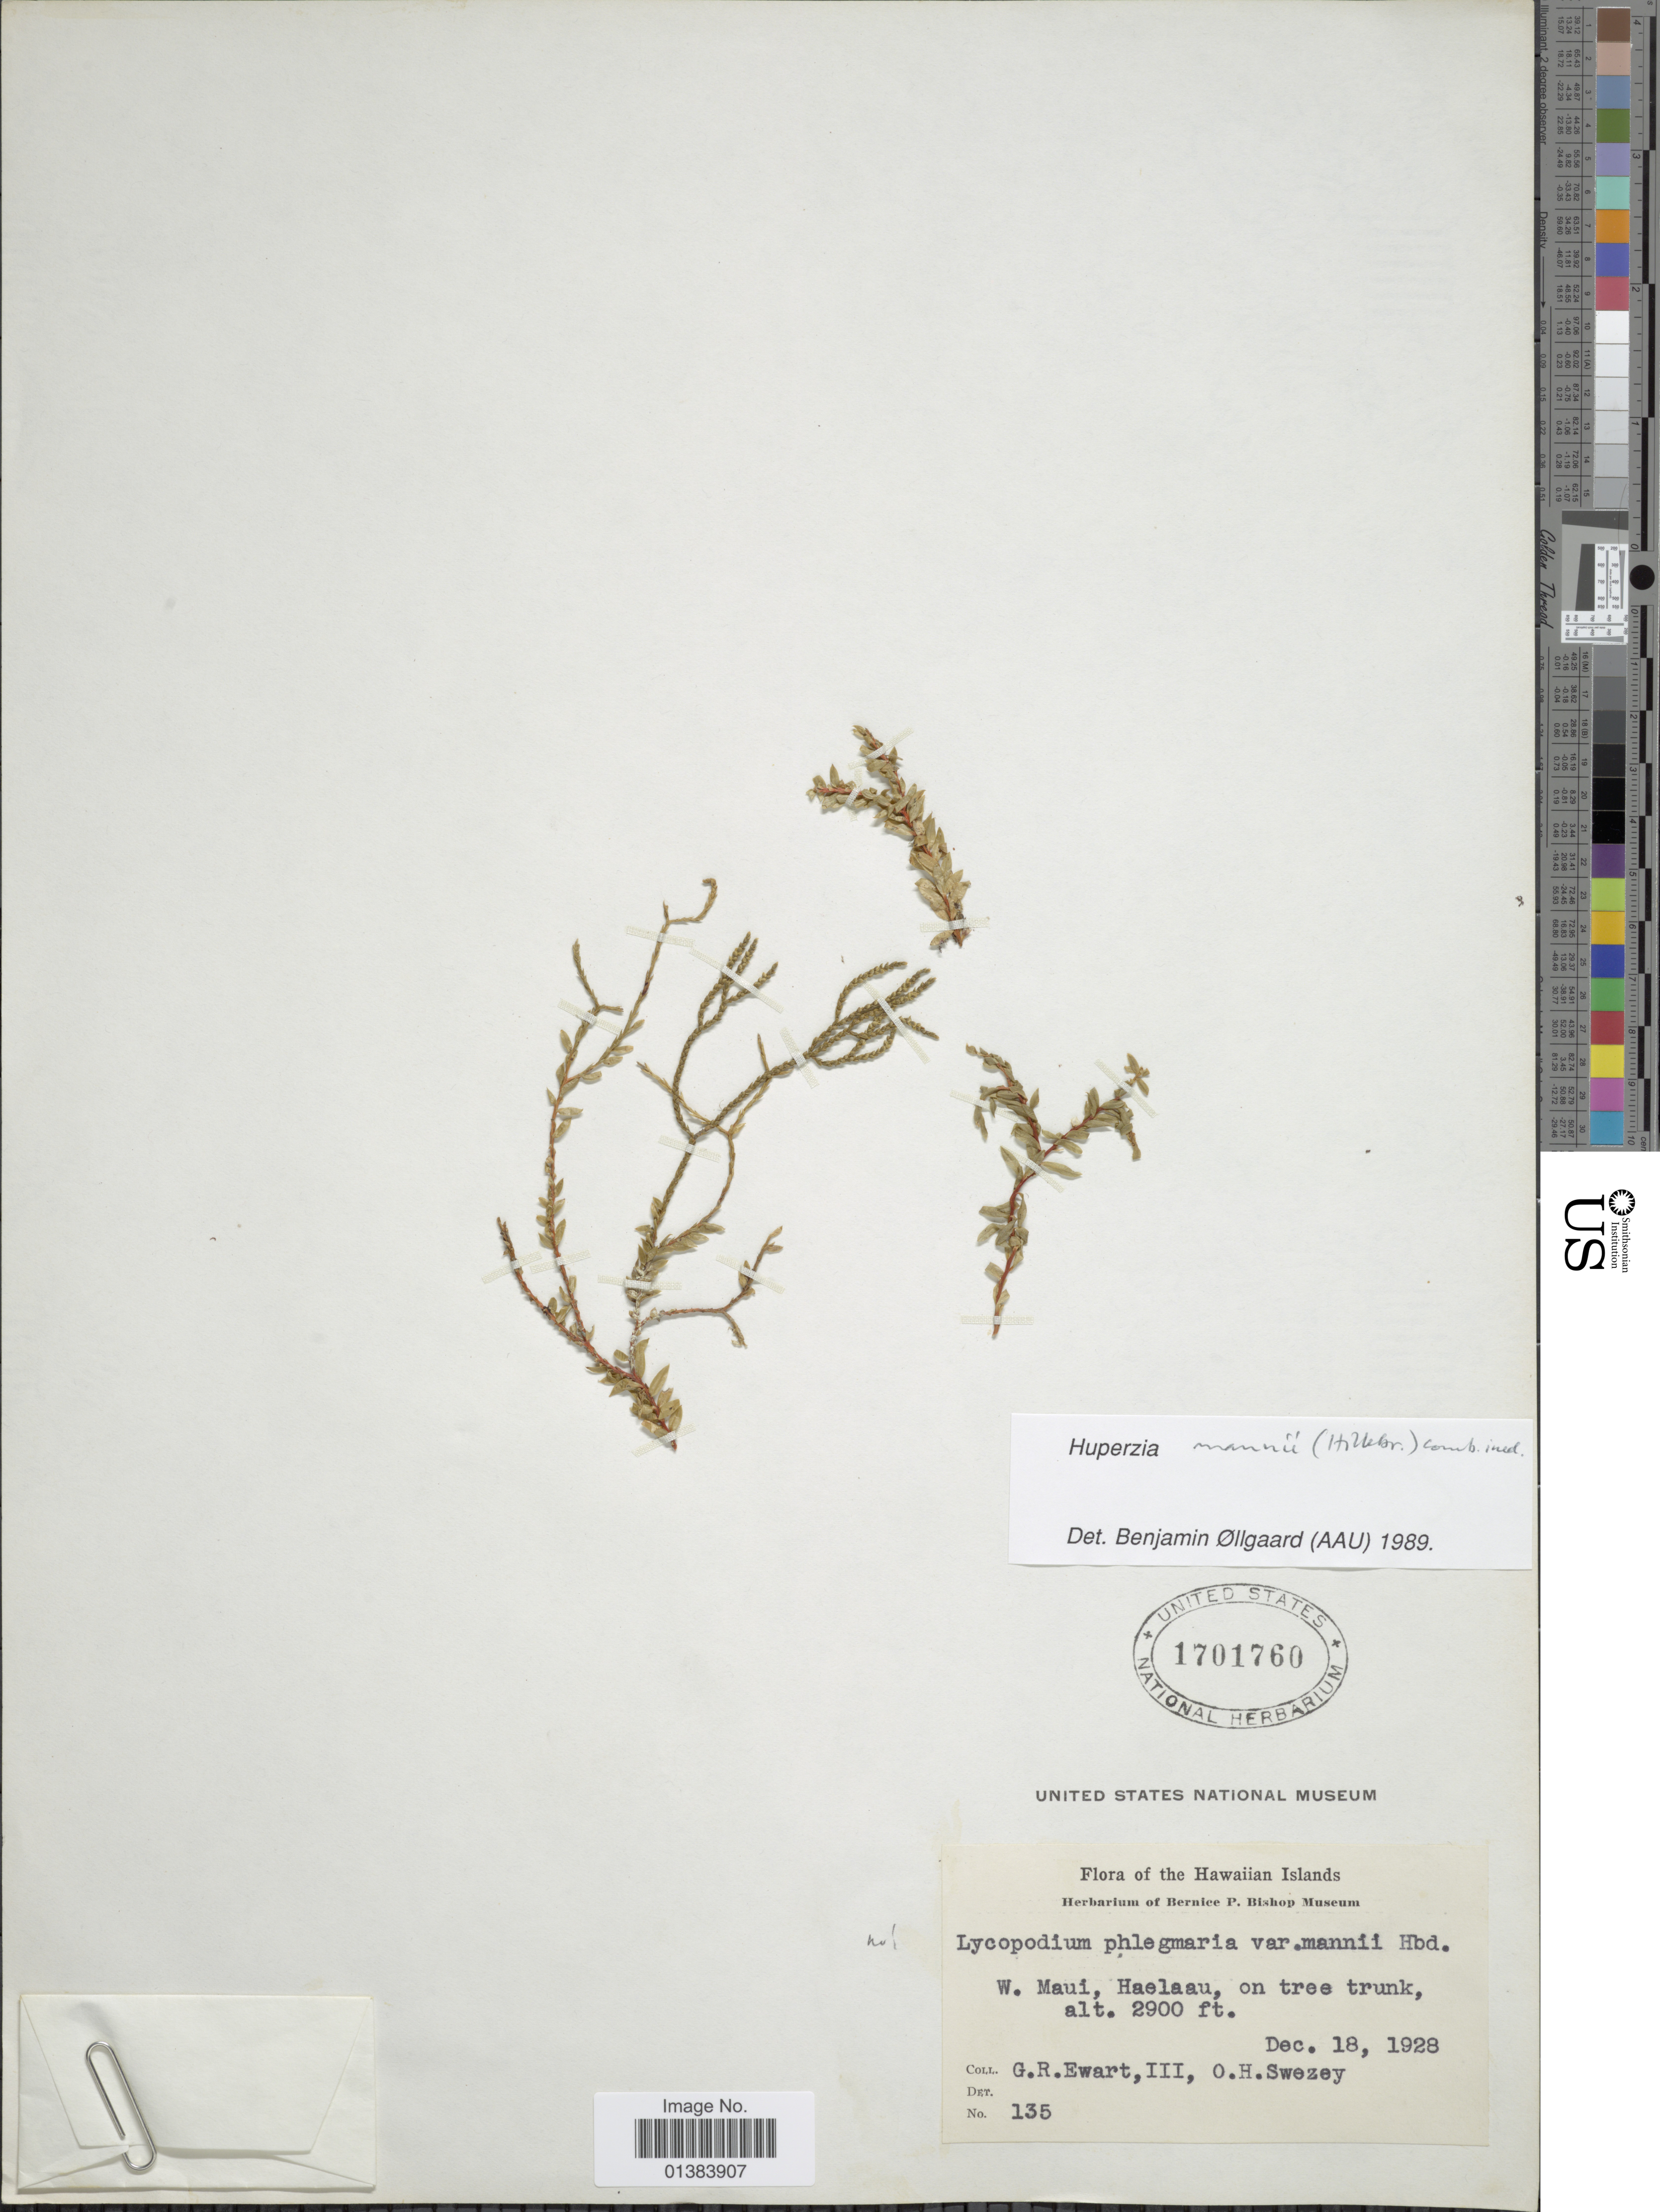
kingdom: Plantae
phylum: Tracheophyta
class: Lycopodiopsida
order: Lycopodiales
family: Lycopodiaceae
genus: Phlegmariurus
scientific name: Phlegmariurus mannii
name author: (Hillebr.) W.H. Wagner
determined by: Field, A. R.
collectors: G. Ewart & O. H. Swezey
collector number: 135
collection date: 1928-12-18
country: United States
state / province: Hawaii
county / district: Maui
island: Maui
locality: W. Maui, Haelaau, on tree trunk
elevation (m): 884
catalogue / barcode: US 1701760